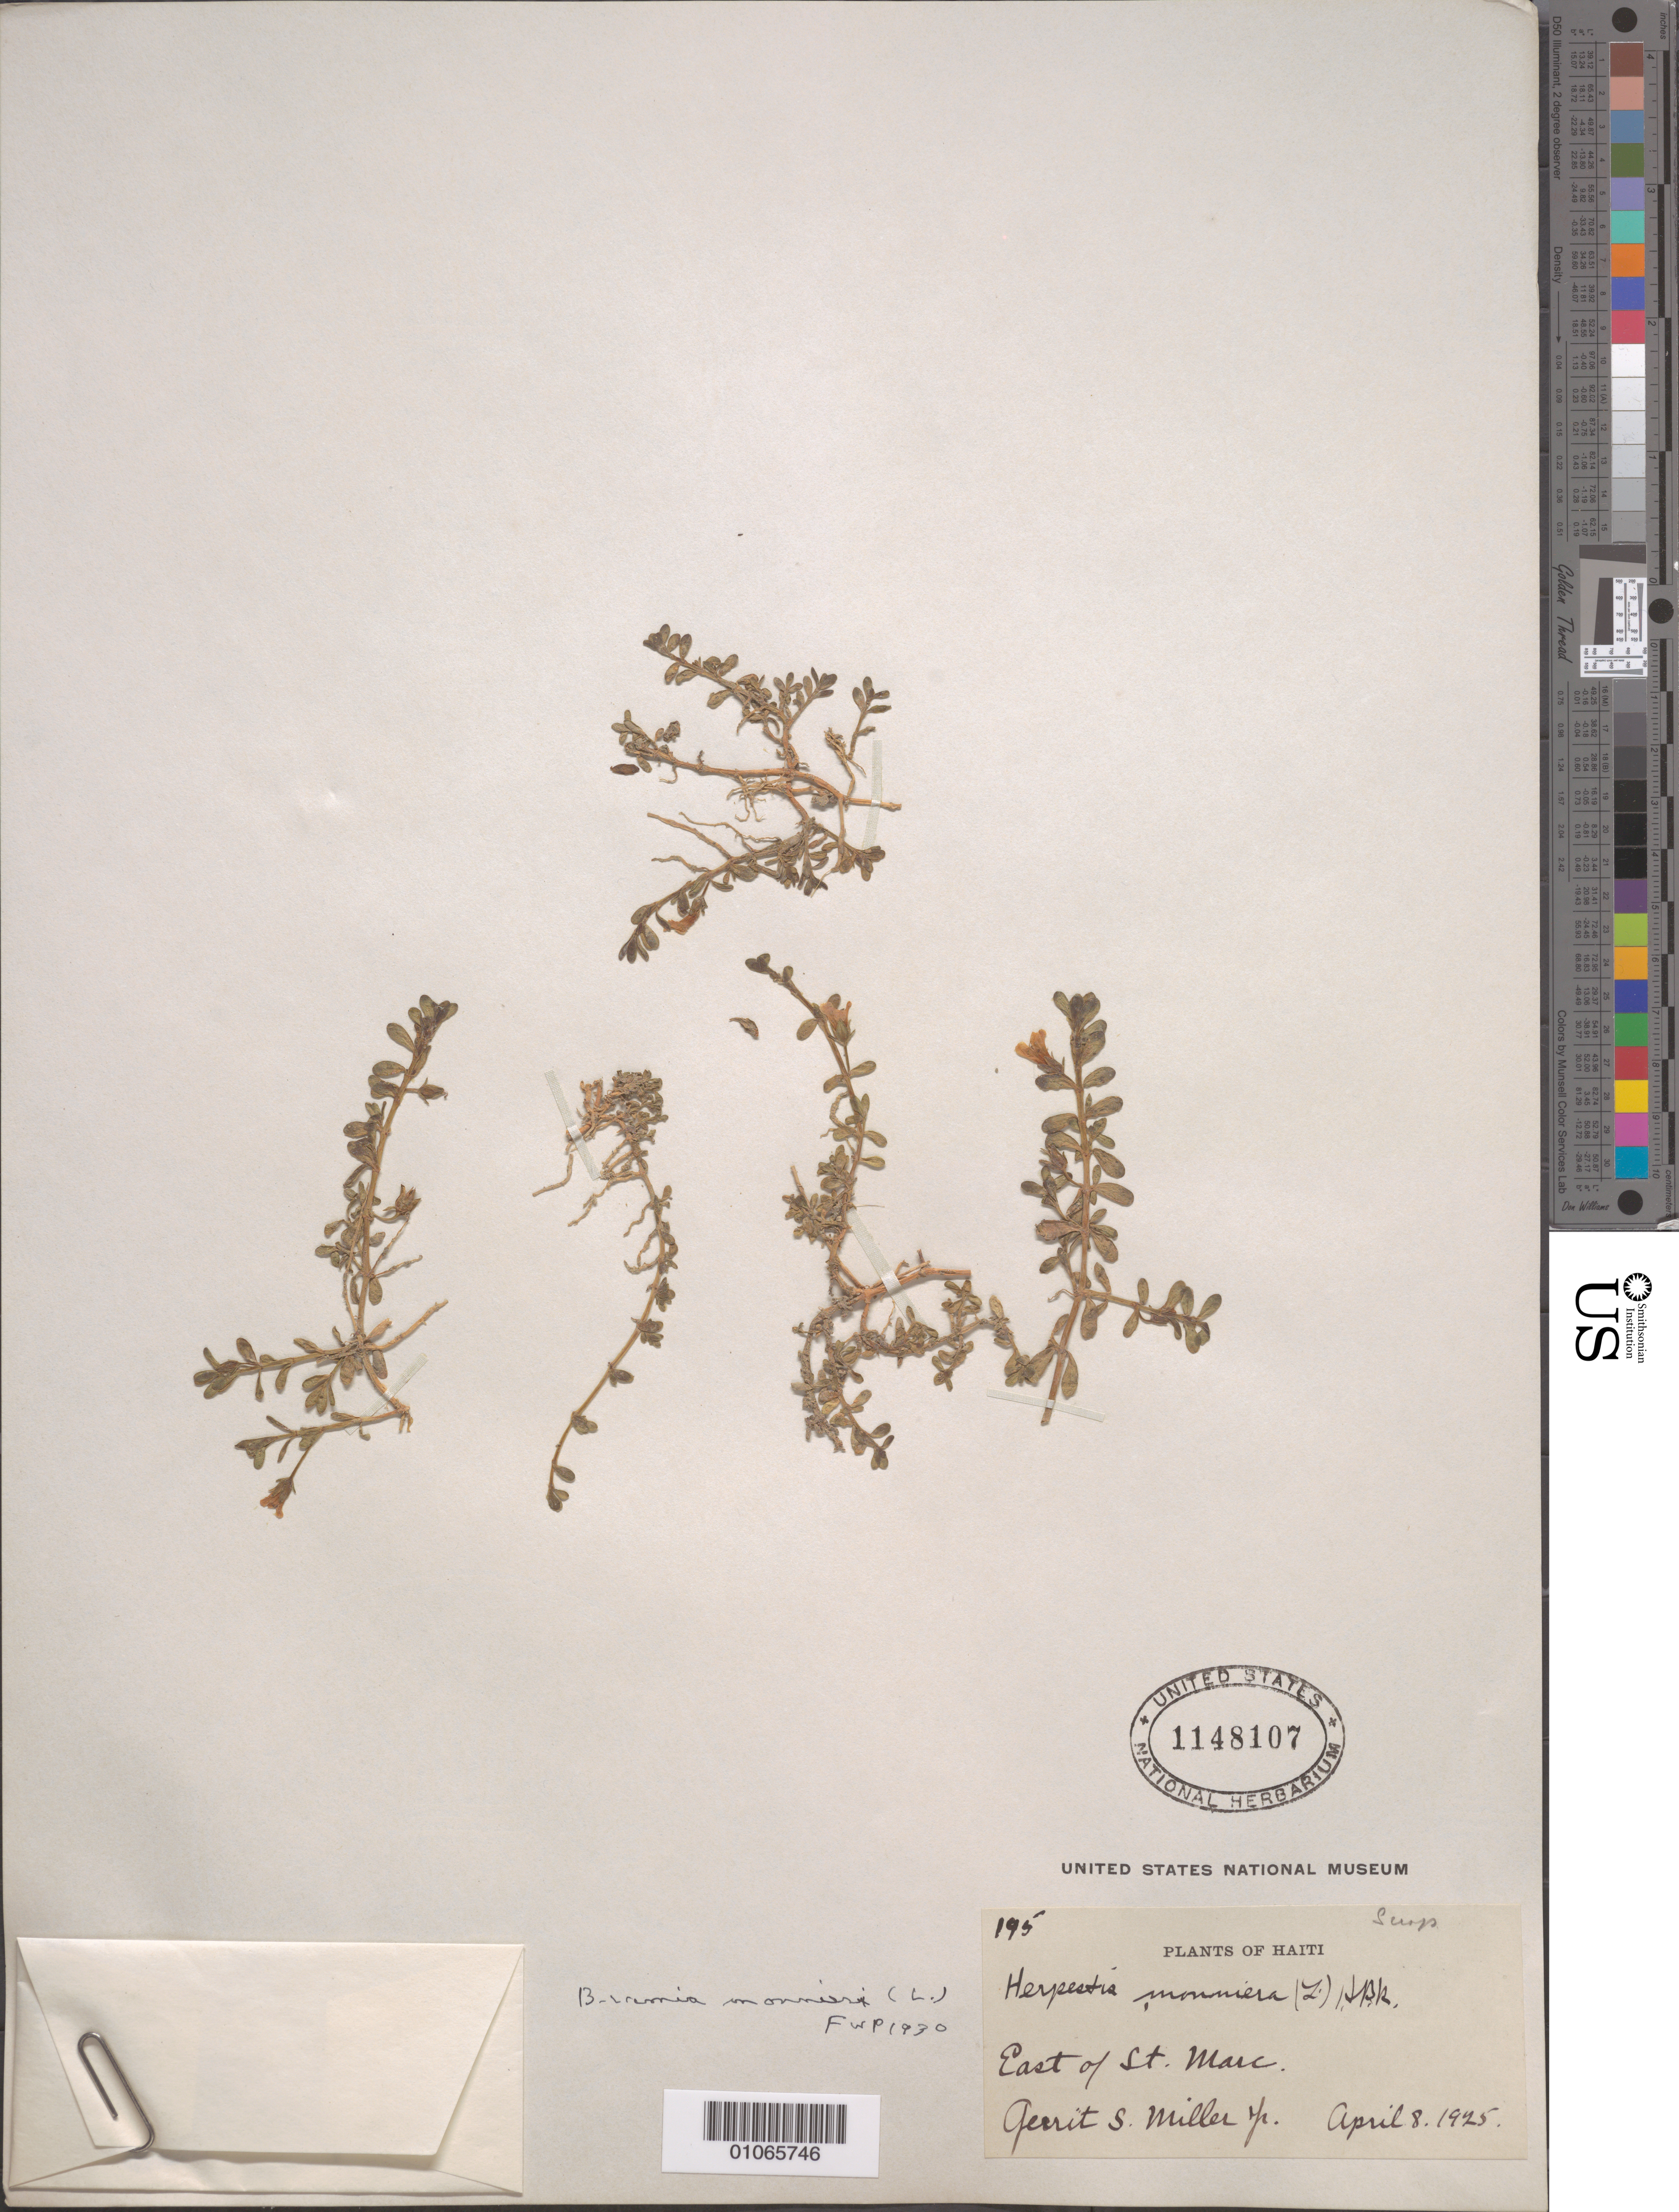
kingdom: Plantae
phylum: Tracheophyta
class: Magnoliopsida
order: Lamiales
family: Plantaginaceae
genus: Bacopa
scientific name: Bacopa monnieri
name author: (L.) Wettst.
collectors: G. S. Miller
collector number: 145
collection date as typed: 08 Apr 1925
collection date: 1925-04-08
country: Haiti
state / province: Artibonite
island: Hispaniola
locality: East of St. Marc.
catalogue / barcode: US 1148107